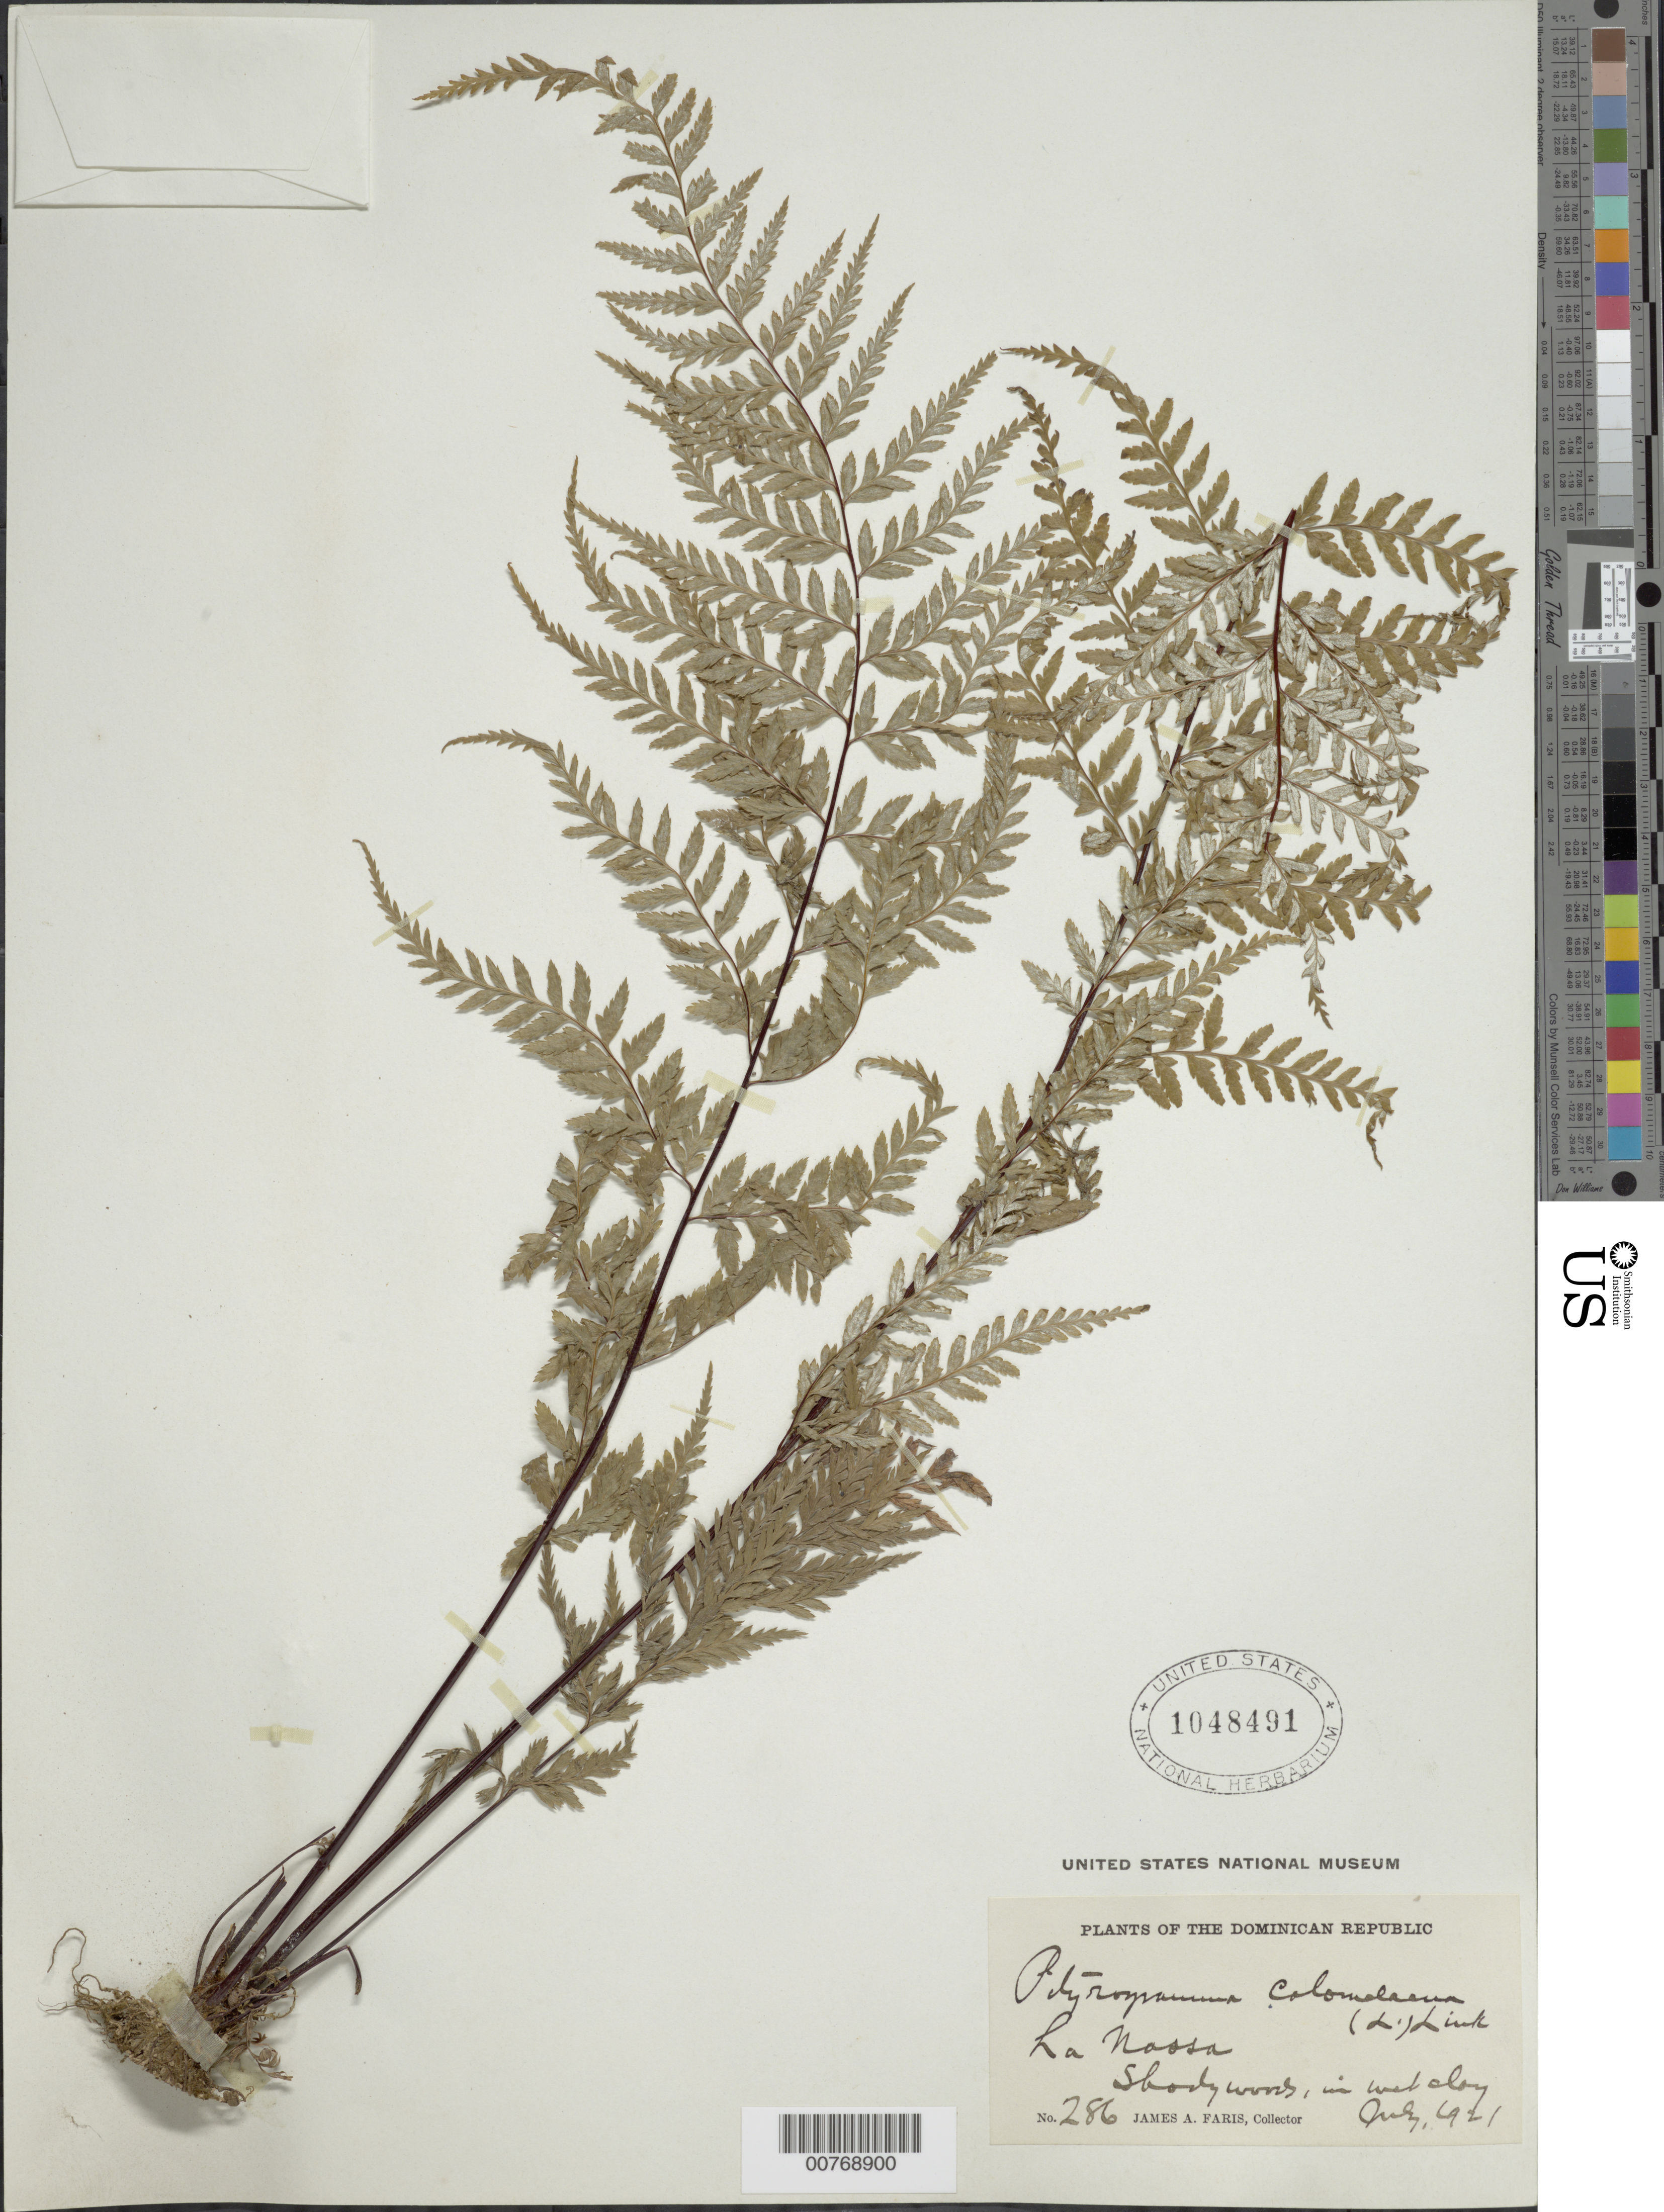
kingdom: Plantae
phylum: Tracheophyta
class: Polypodiopsida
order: Polypodiales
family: Pteridaceae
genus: Pityrogramma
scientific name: Pityrogramma calomelanos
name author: (L.) Link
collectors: J. Faris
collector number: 286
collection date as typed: Jul 1910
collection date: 1910-07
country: Dominican Republic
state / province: San Cristóbal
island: Hispaniola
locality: La Nassa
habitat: Shady woods, in wet clay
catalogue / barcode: US 1048491